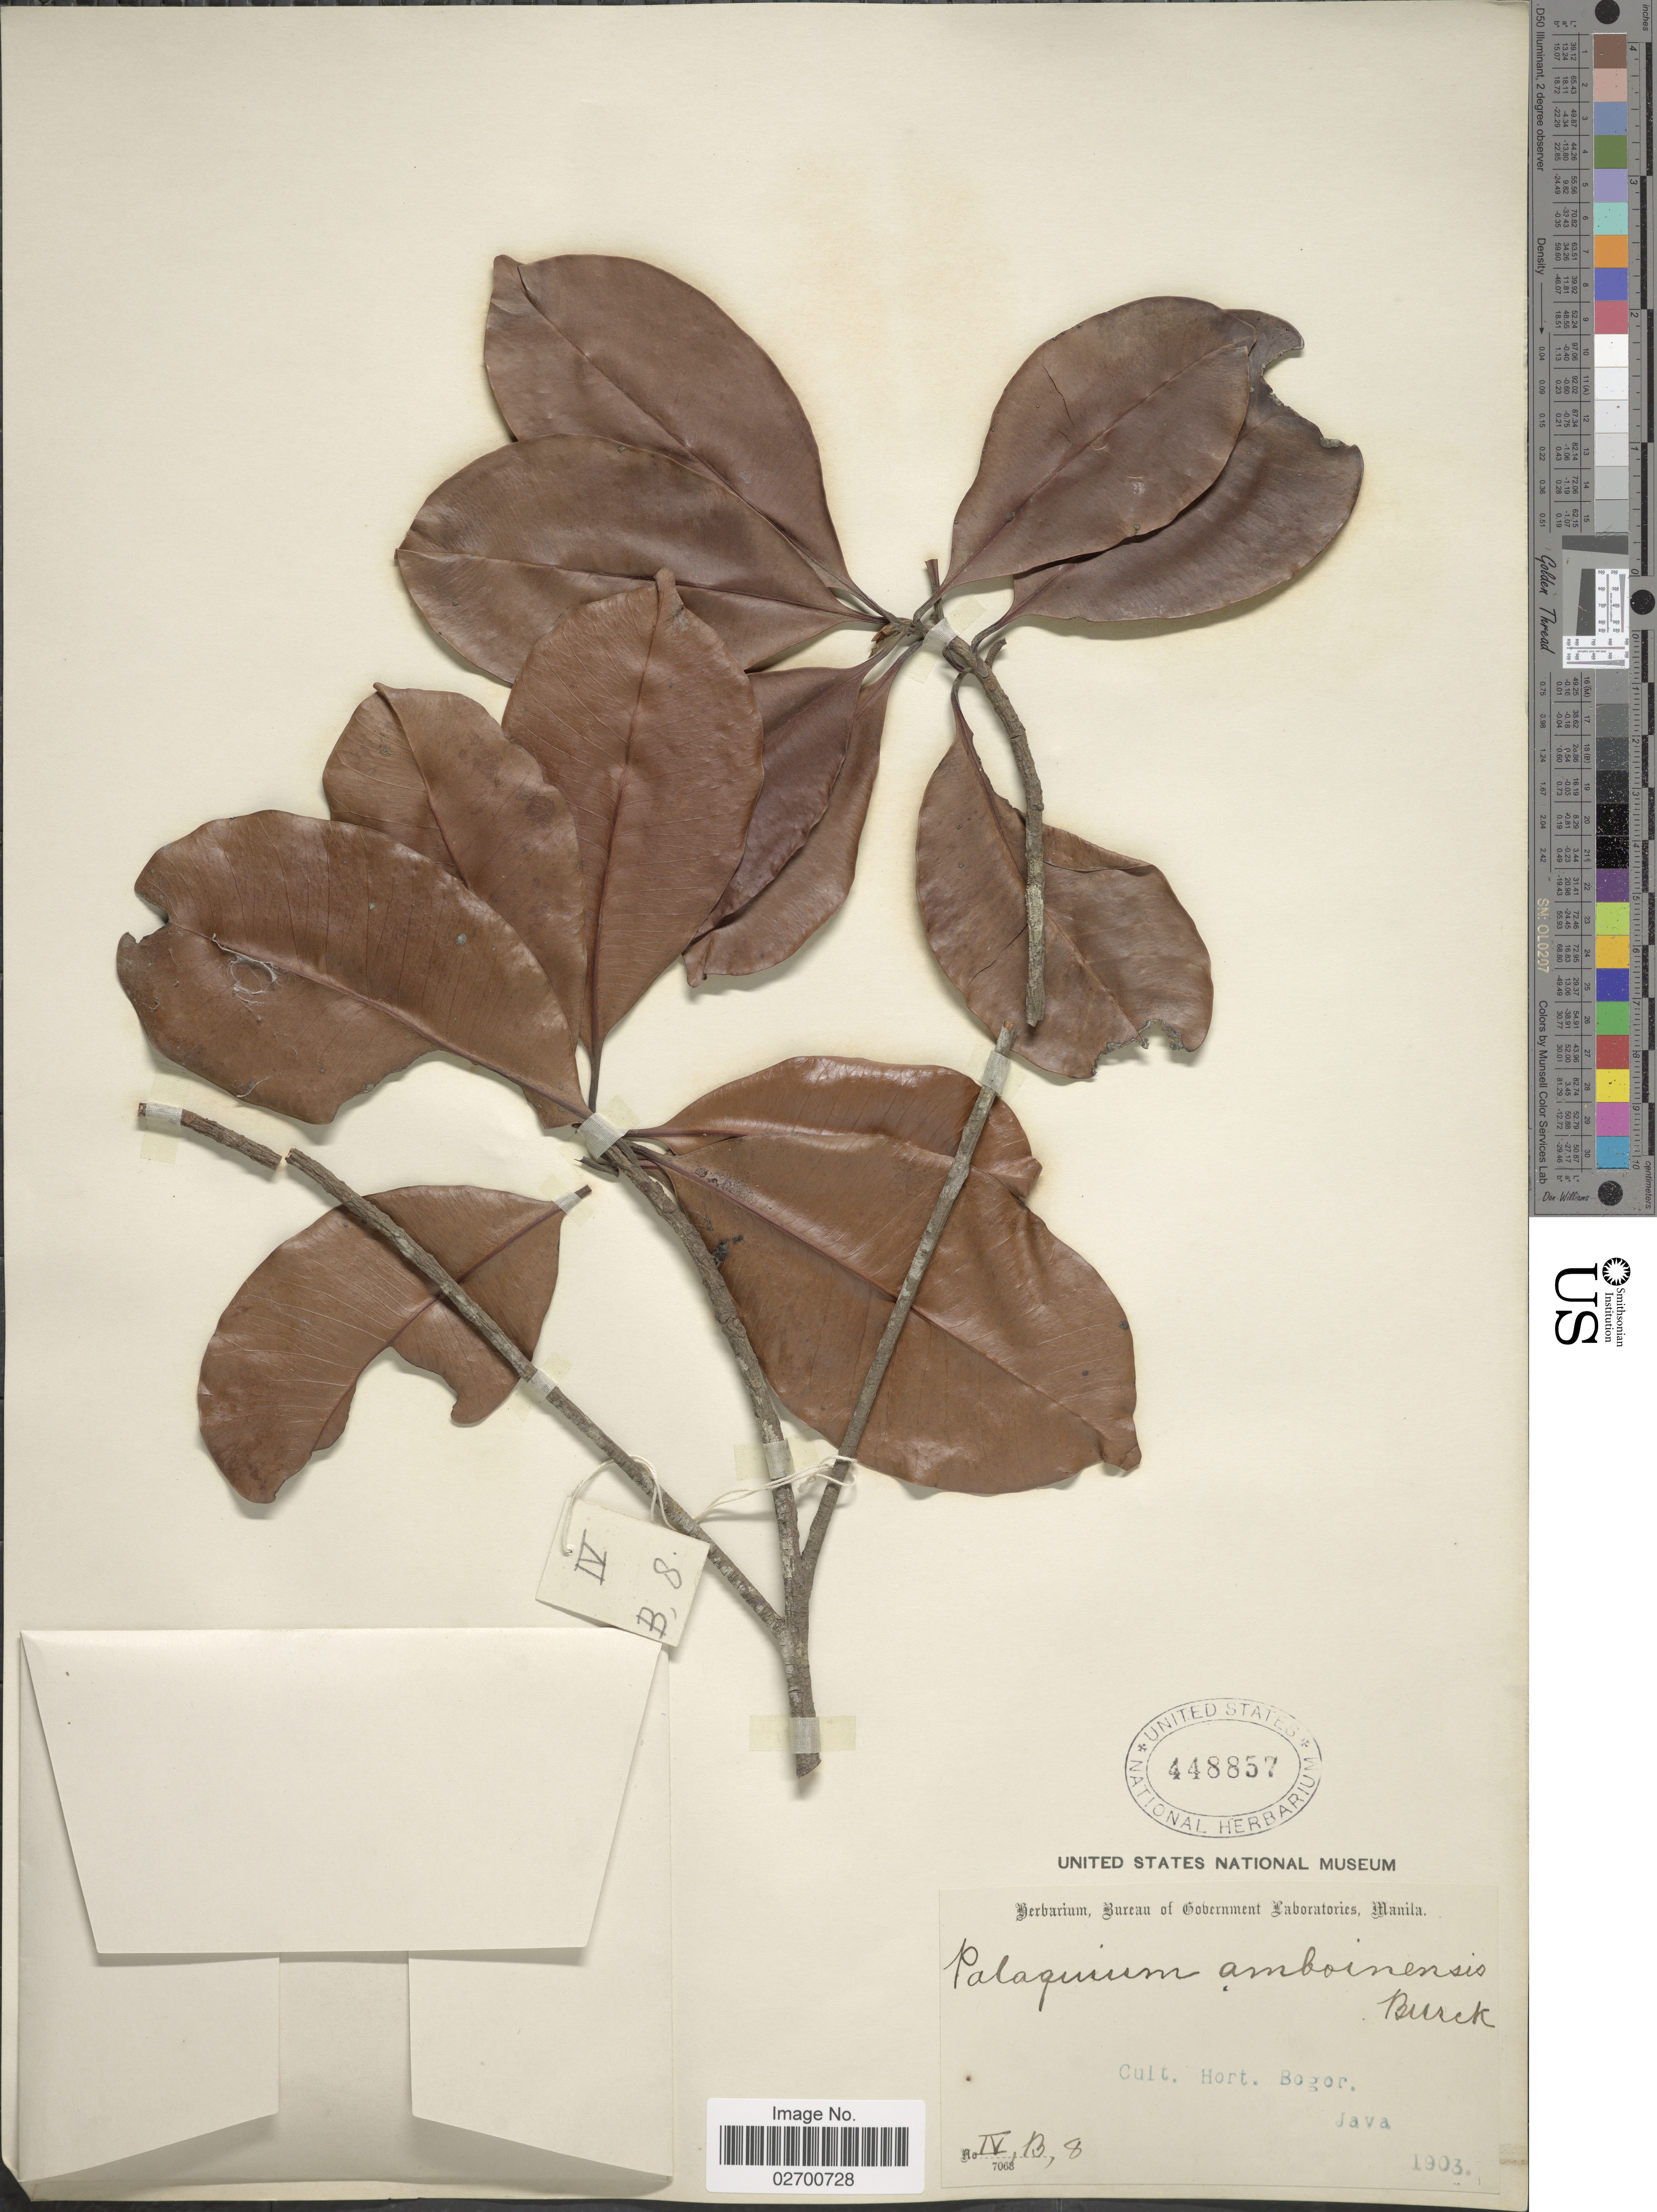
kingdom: Plantae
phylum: Tracheophyta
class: Magnoliopsida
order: Ericales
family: Sapotaceae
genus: Palaquium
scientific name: Palaquium amboinense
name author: Burck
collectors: Ex herb. Bureau of Government Laboratories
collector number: IV,B,8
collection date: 1903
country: Indonesia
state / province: Java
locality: Cult. Hort. Bogor, Java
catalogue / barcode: US 448857